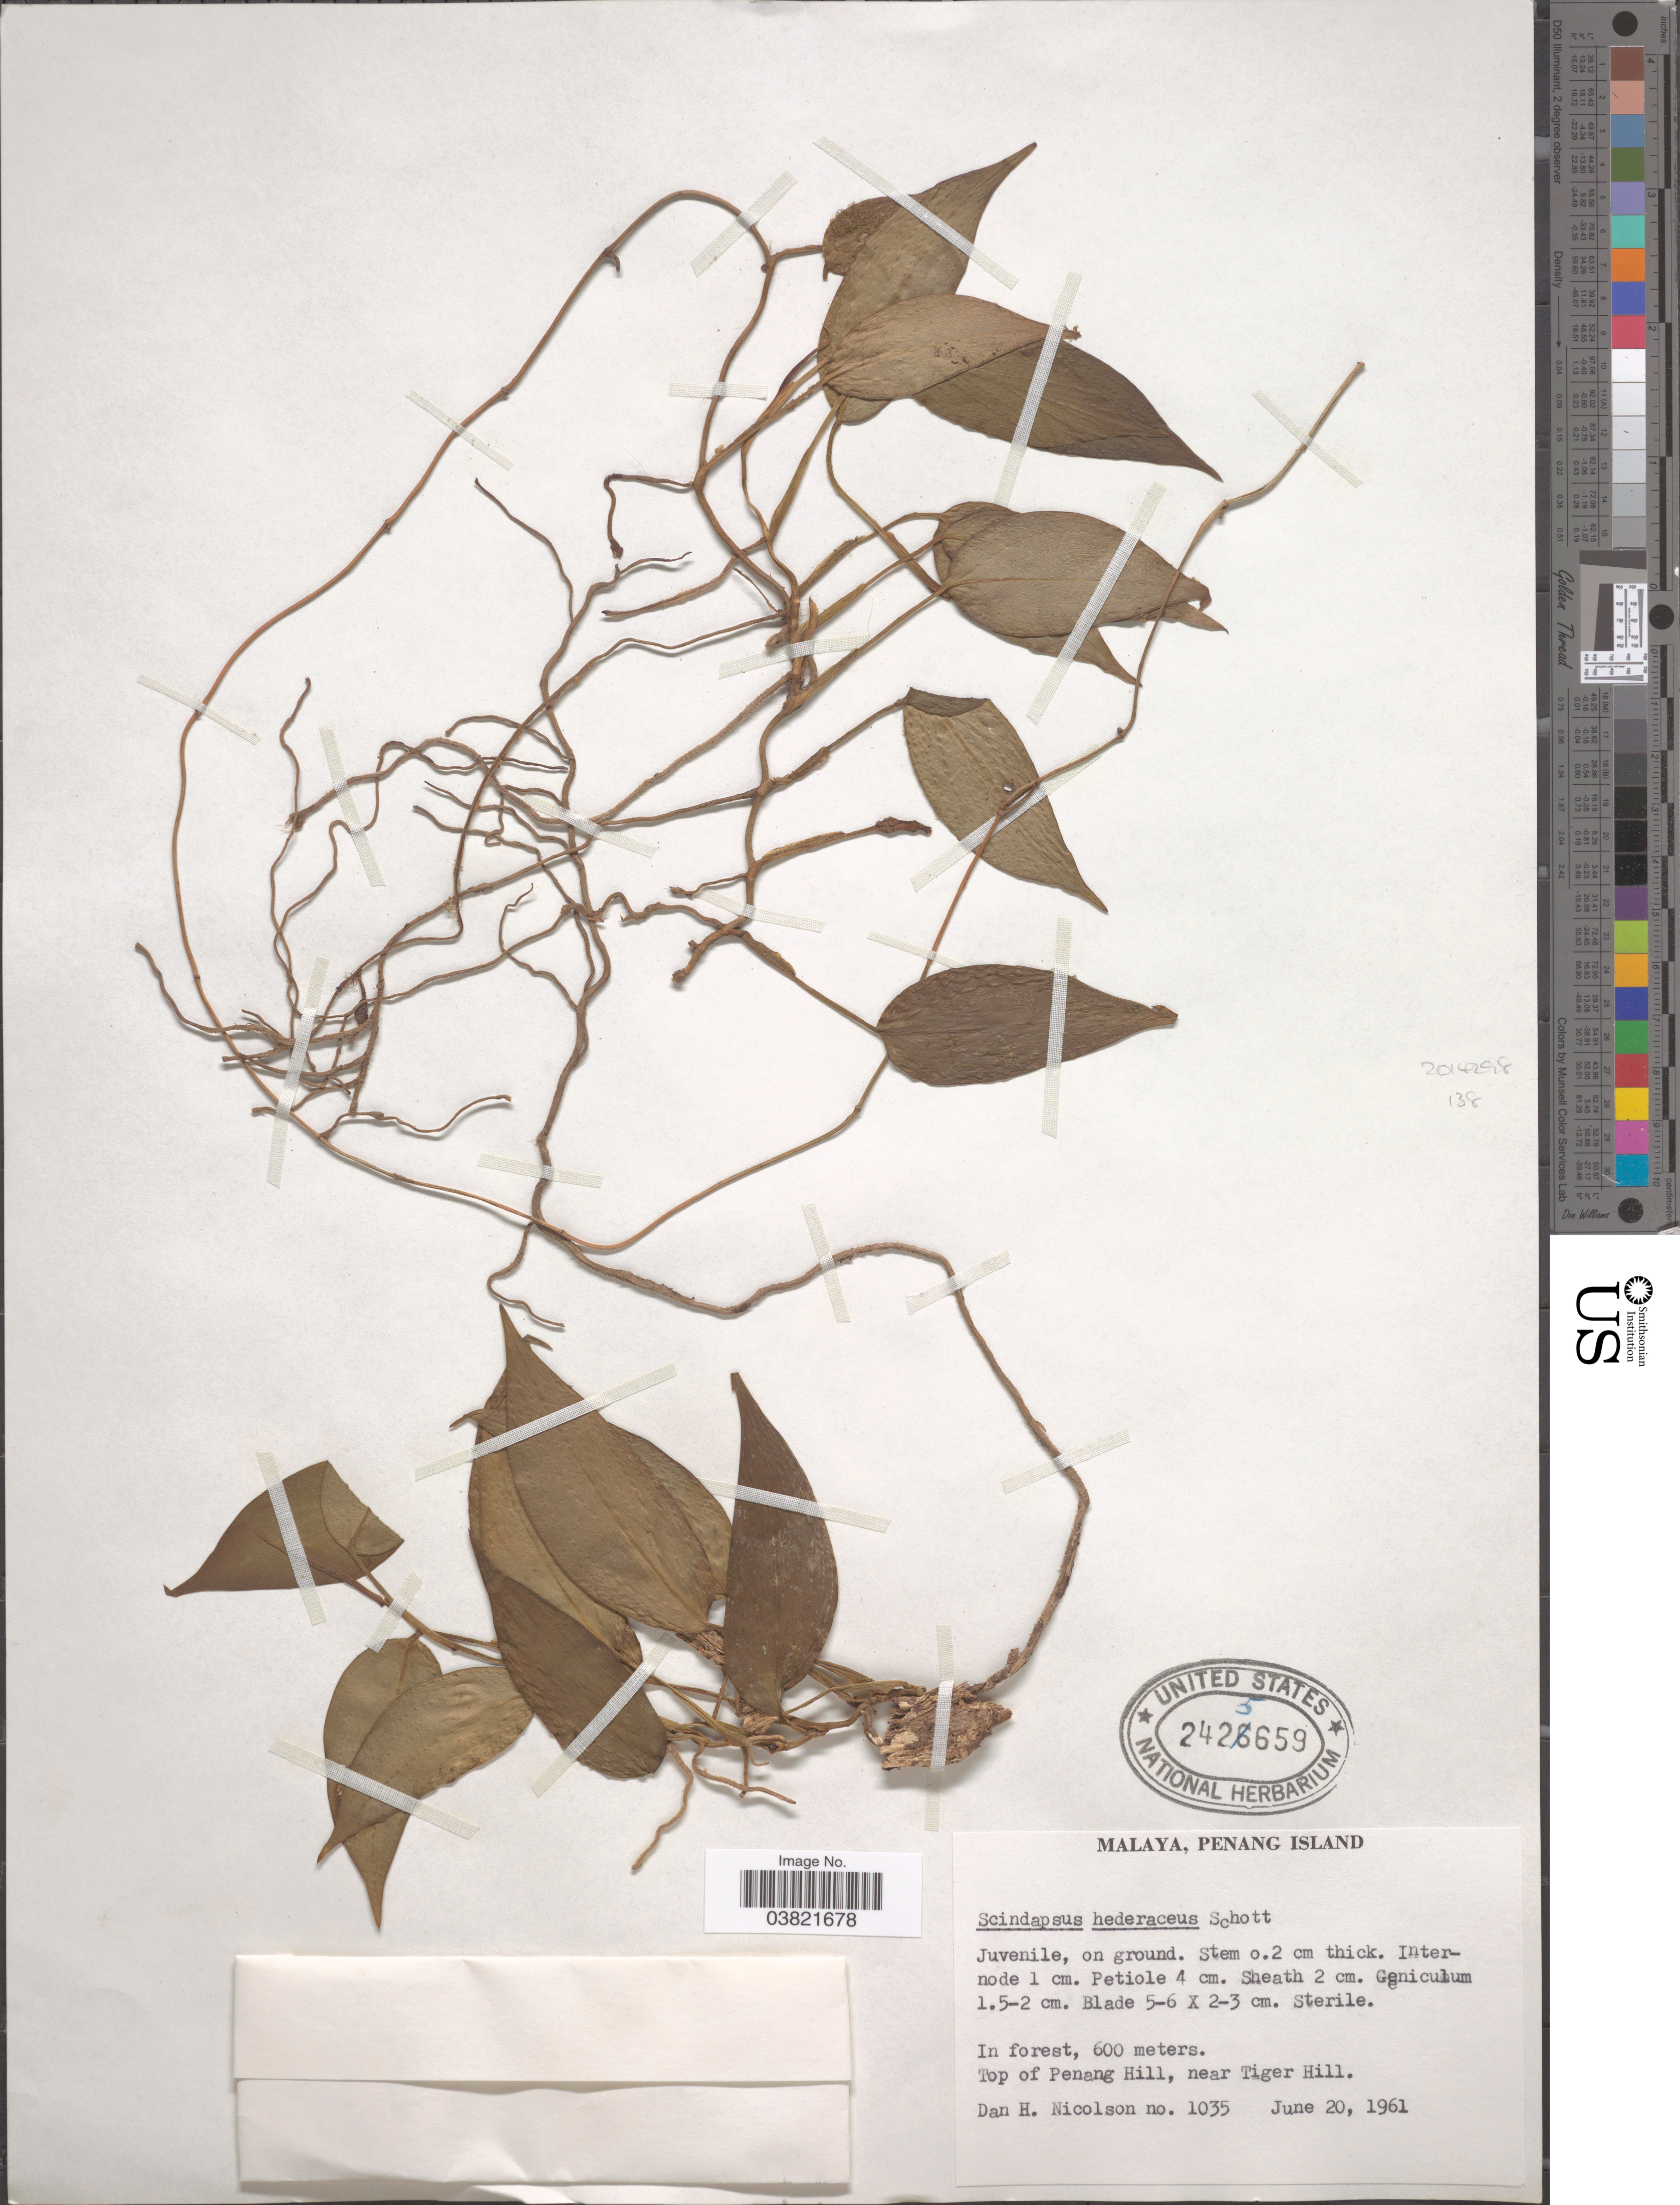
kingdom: Plantae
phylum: Tracheophyta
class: Liliopsida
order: Alismatales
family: Araceae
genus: Scindapsus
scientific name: Scindapsus hederaceus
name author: Miq.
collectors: D. H. Nicolson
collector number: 1035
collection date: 1961-06-20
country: Malaysia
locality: Malaya, Penang Island. In forest, Top of Penang Hill, near Tiger Hill.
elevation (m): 600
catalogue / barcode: US 2425659